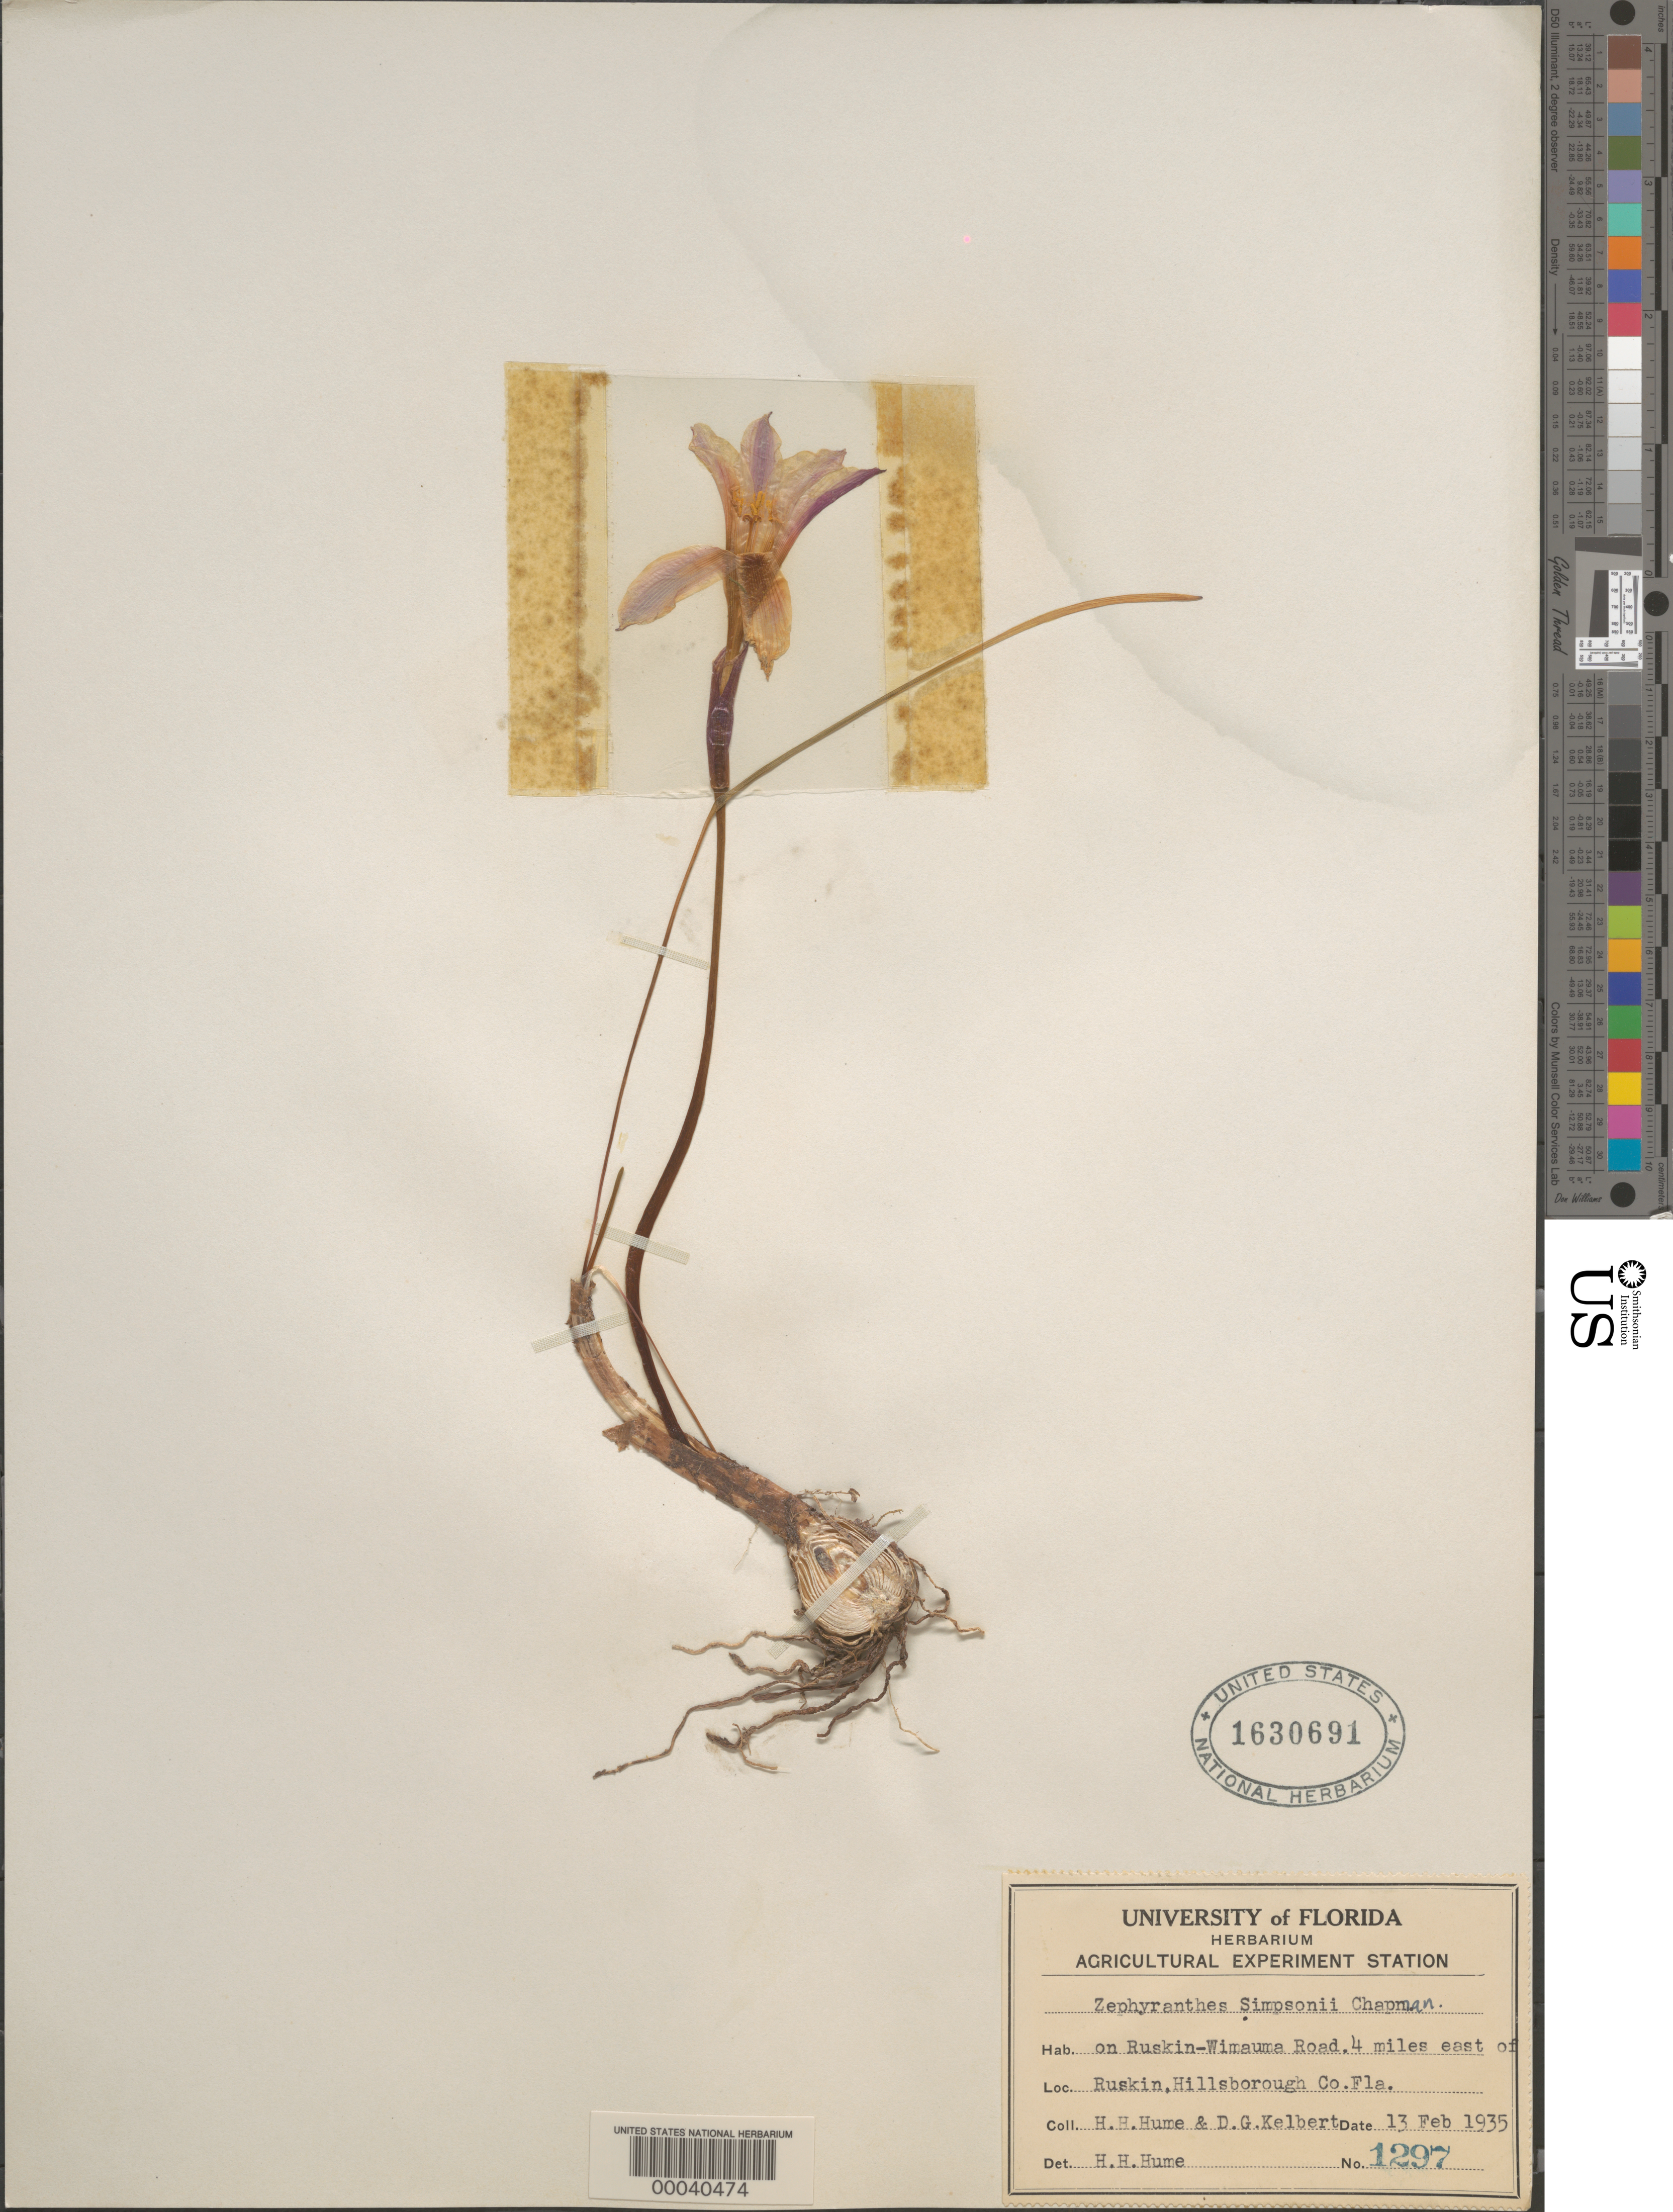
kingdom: Plantae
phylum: Tracheophyta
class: Liliopsida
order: Asparagales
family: Amaryllidaceae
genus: Zephyranthes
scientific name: Zephyranthes simpsonii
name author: Chapm.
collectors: H. Hume & D. Kelbert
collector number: Univ Of Fl Herb 1297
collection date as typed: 13 Feb 1935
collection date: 1935-02-13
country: United States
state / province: Florida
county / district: Hillsborough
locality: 4 mi. e of ruskin on ruskin-wimauma rd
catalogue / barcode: US 1630691